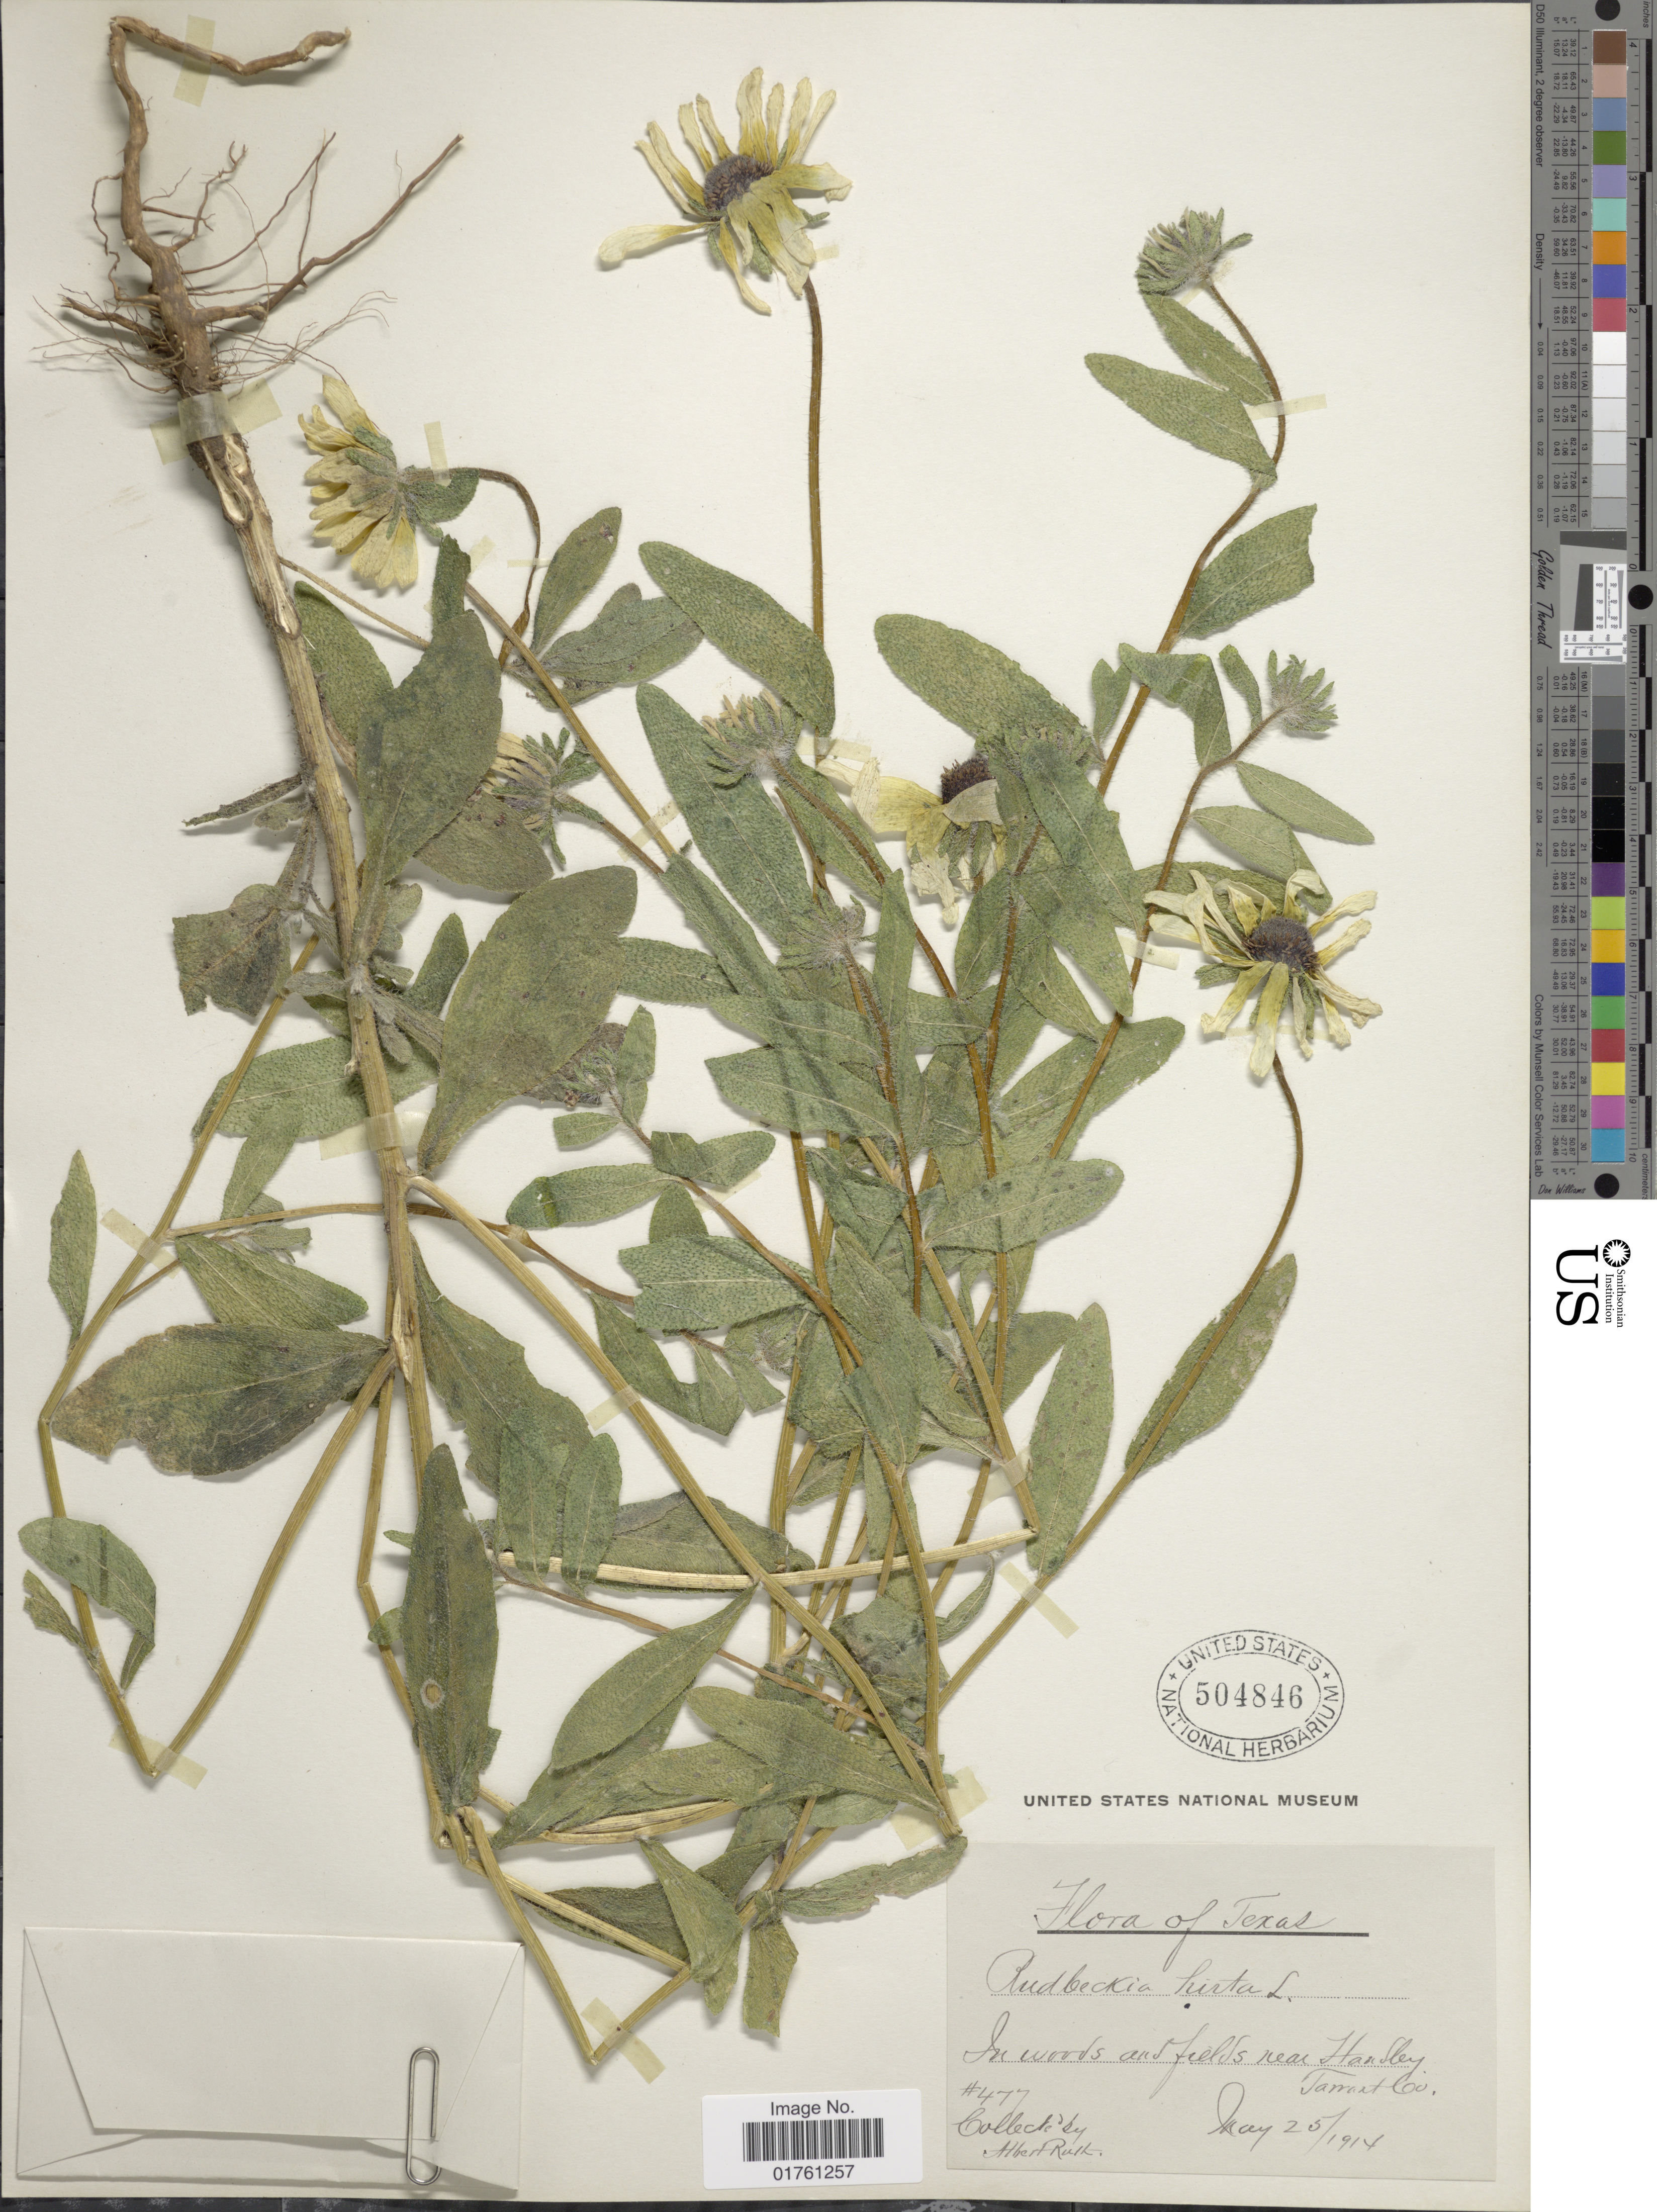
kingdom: Plantae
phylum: Tracheophyta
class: Magnoliopsida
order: Asterales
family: Asteraceae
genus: Rudbeckia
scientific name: Rudbeckia hirta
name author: L.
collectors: A. Ruth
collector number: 477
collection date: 1914-05-25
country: United States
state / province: Texas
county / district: Tarrant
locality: In woods and fields near Handley, Tarrant Co.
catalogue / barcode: US 504846